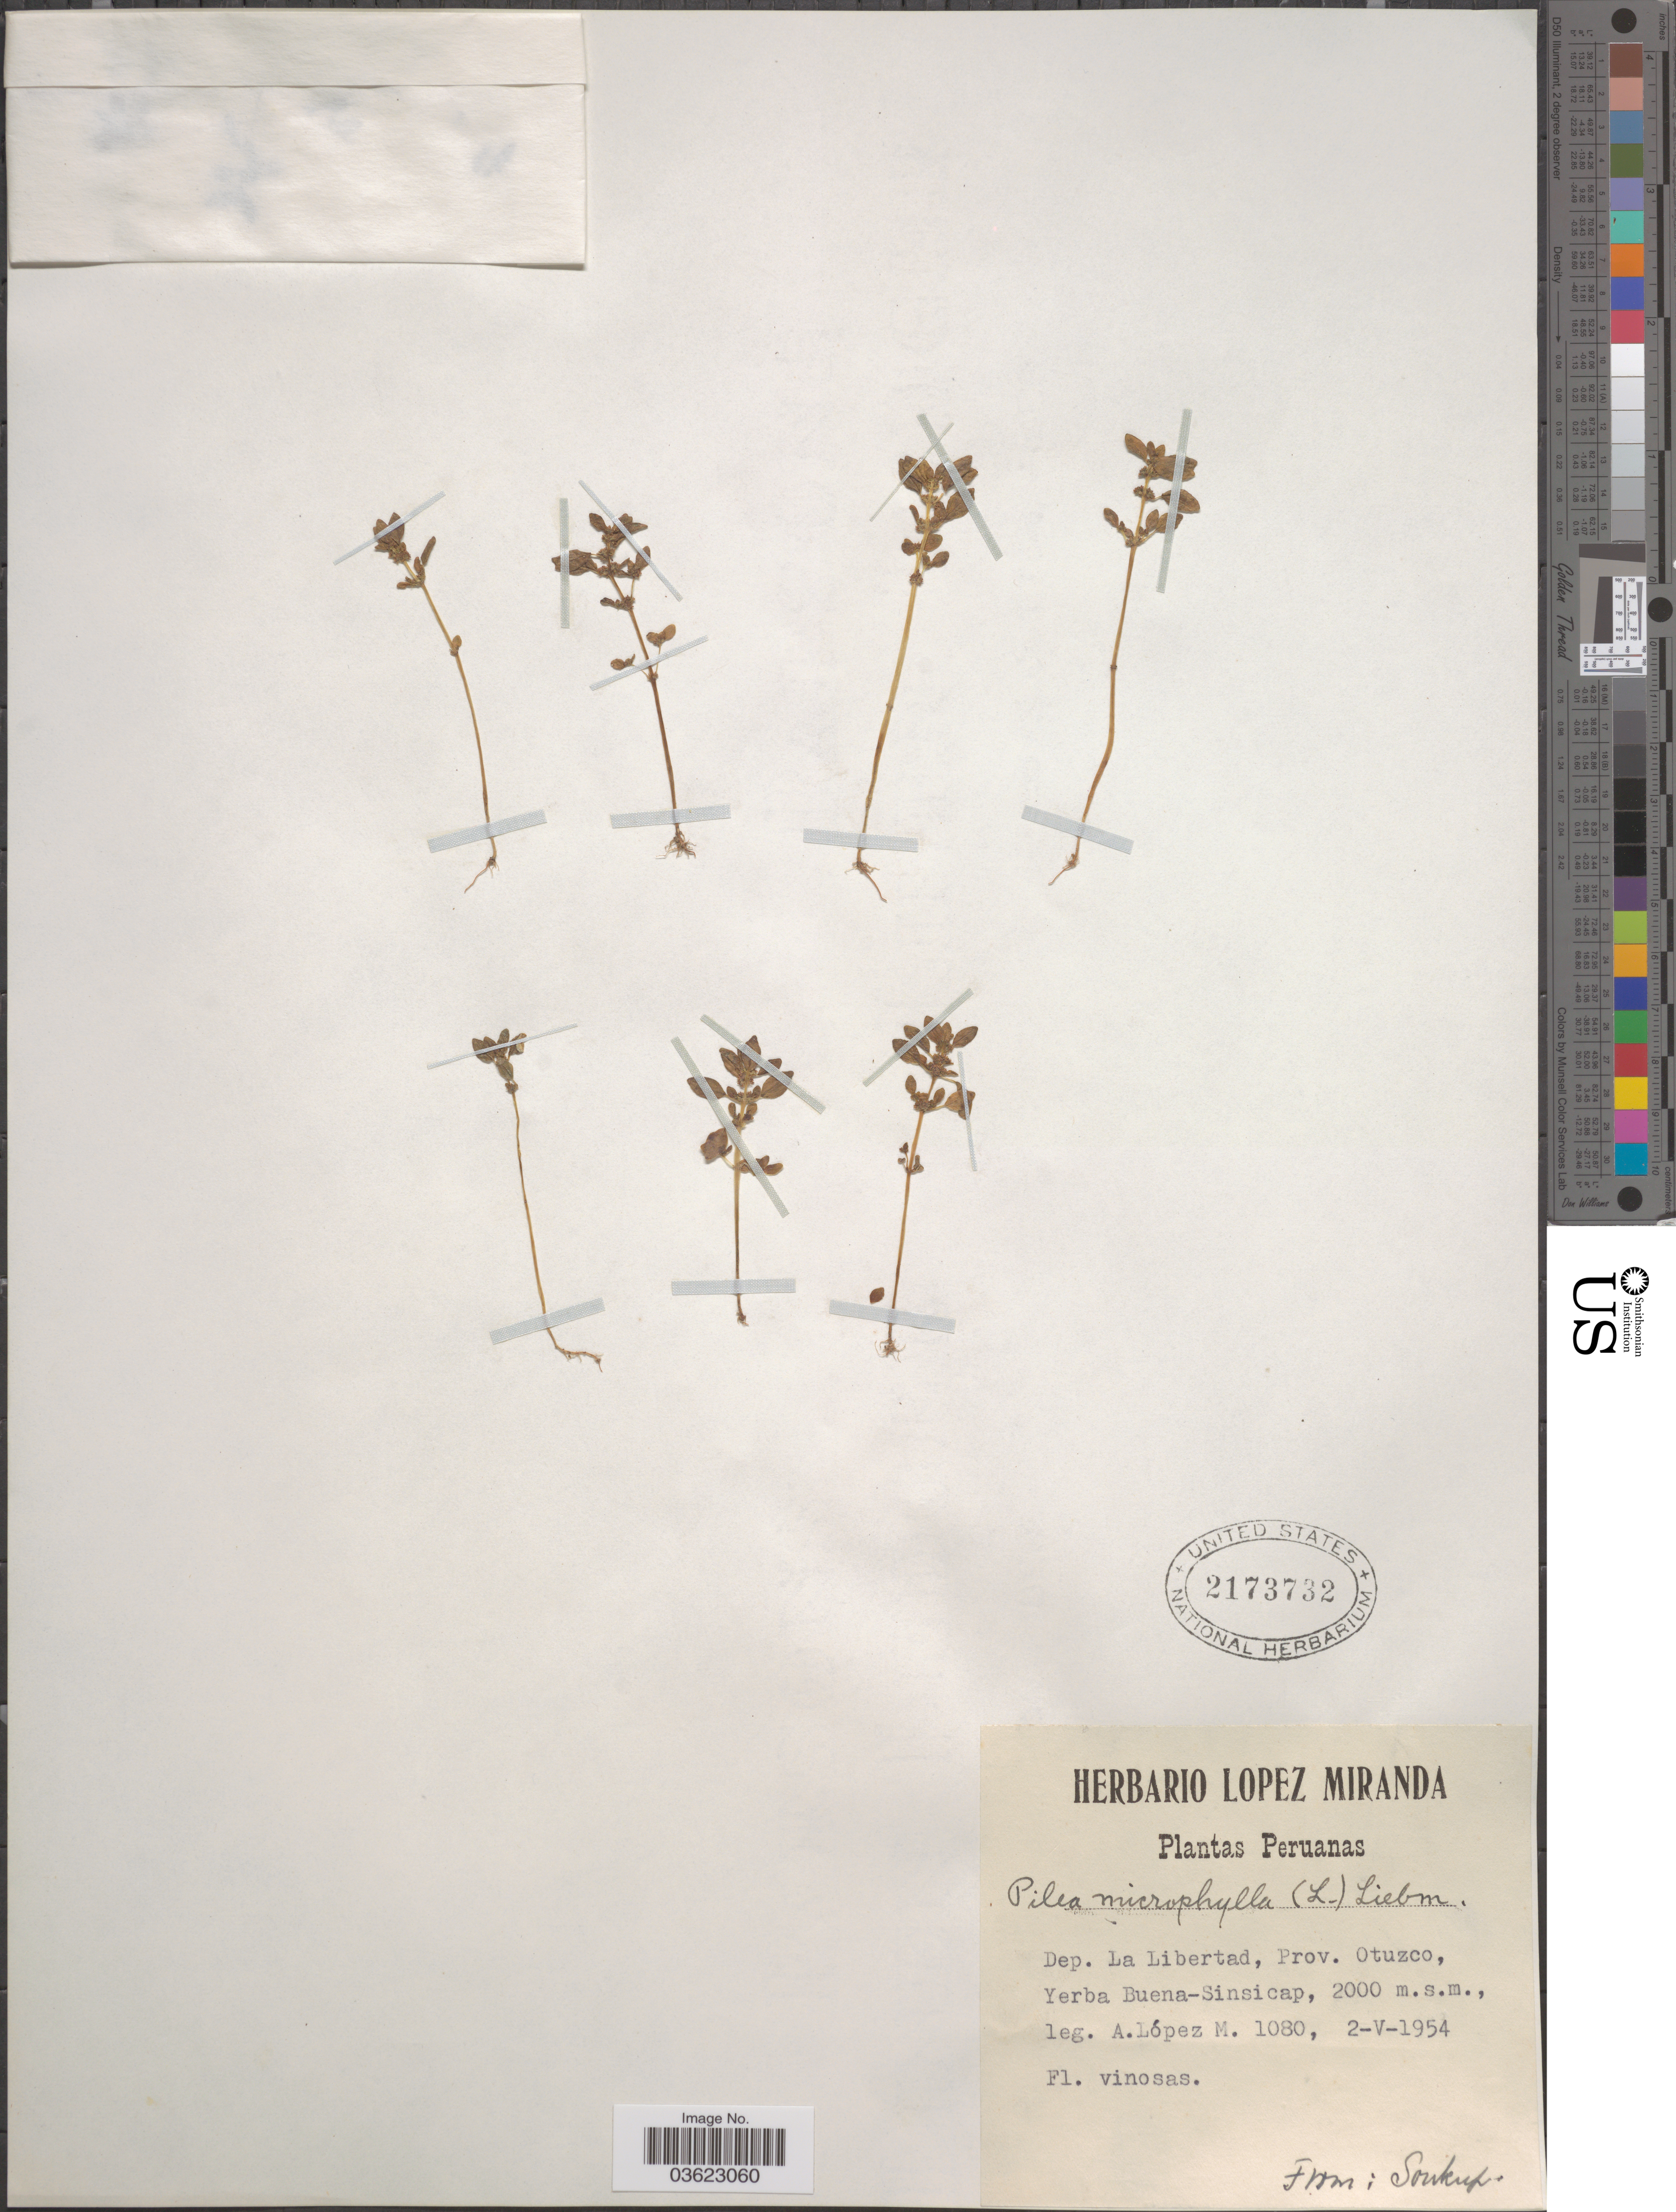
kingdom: Plantae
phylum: Tracheophyta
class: Magnoliopsida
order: Rosales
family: Urticaceae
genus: Pilea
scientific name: Pilea microphylla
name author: (L.) Liebm.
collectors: A. López M.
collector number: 1080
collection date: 1954-05-02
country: Peru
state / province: La Libertad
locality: Dep. La Libertad, Prov. Otuzco, Yerba Buena-Sinsicap.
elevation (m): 2000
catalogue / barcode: US 2173732